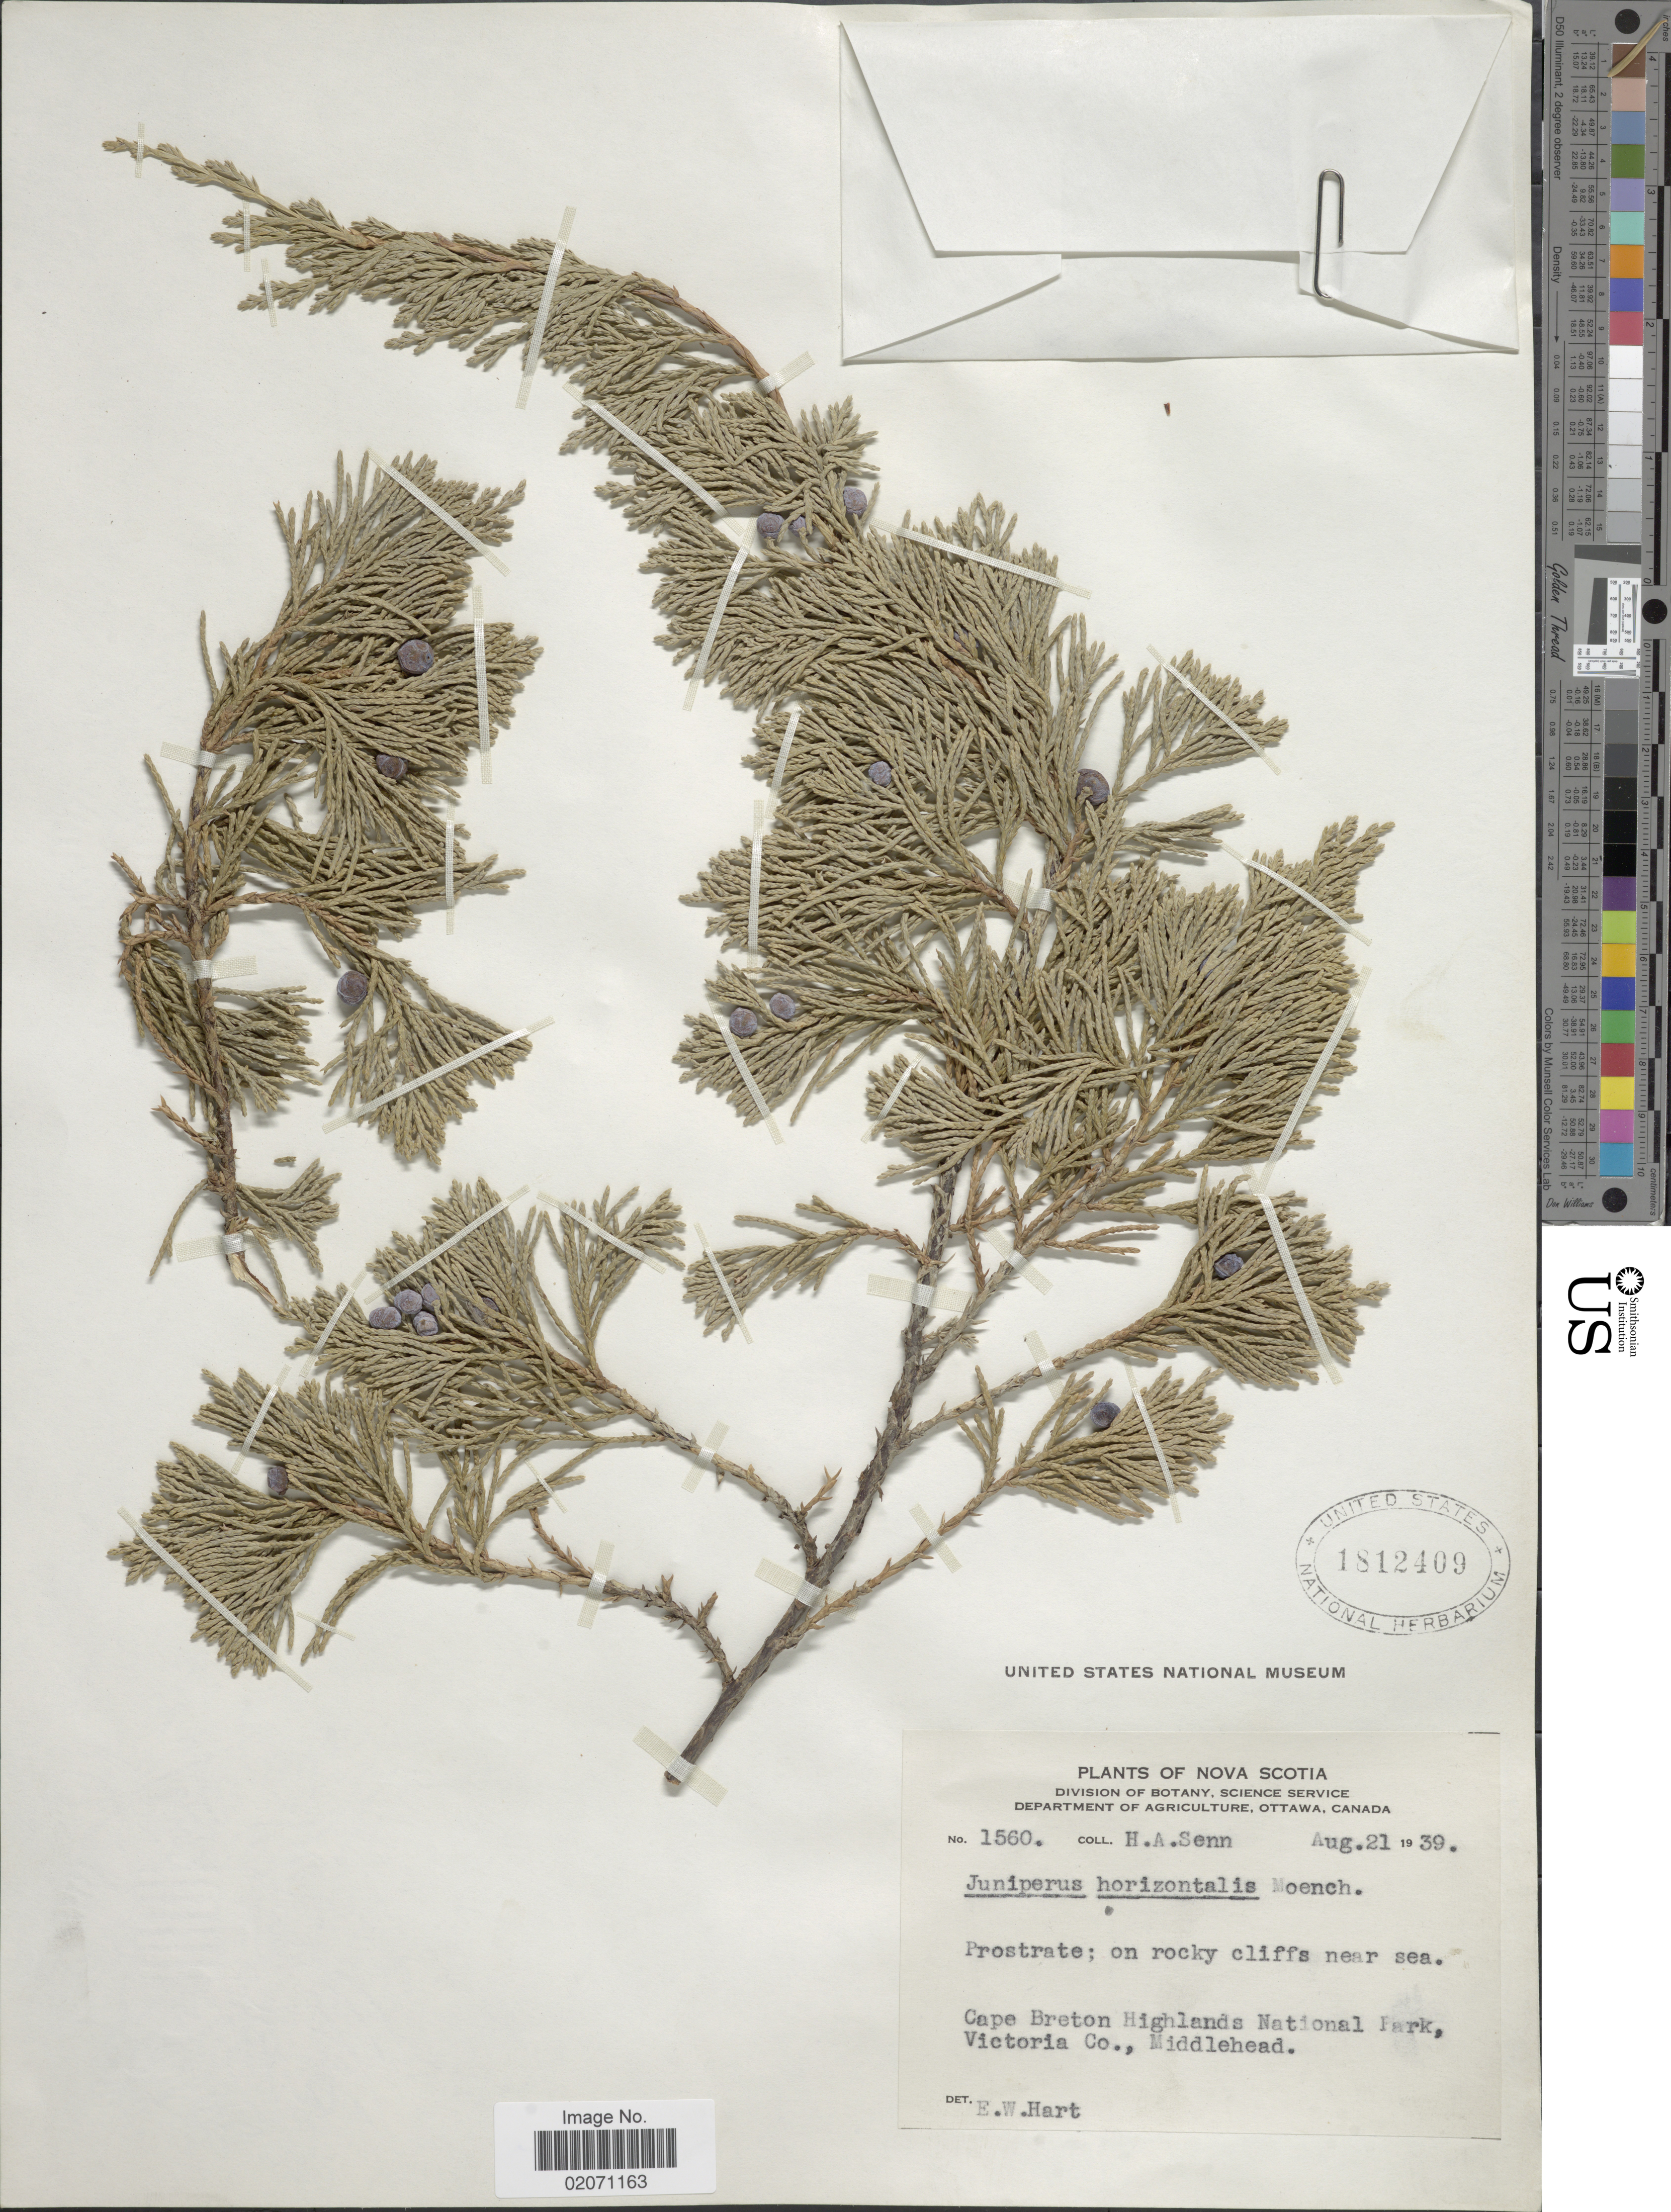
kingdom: Plantae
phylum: Tracheophyta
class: Pinopsida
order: Pinales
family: Cupressaceae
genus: Juniperus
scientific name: Juniperus horizontalis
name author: Moench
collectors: H. Senn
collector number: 1560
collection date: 1939-08-21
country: Canada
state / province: Nova Scotia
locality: Cape Breton Highlands National Park, Victoria Co., Middlehead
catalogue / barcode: US 1812409